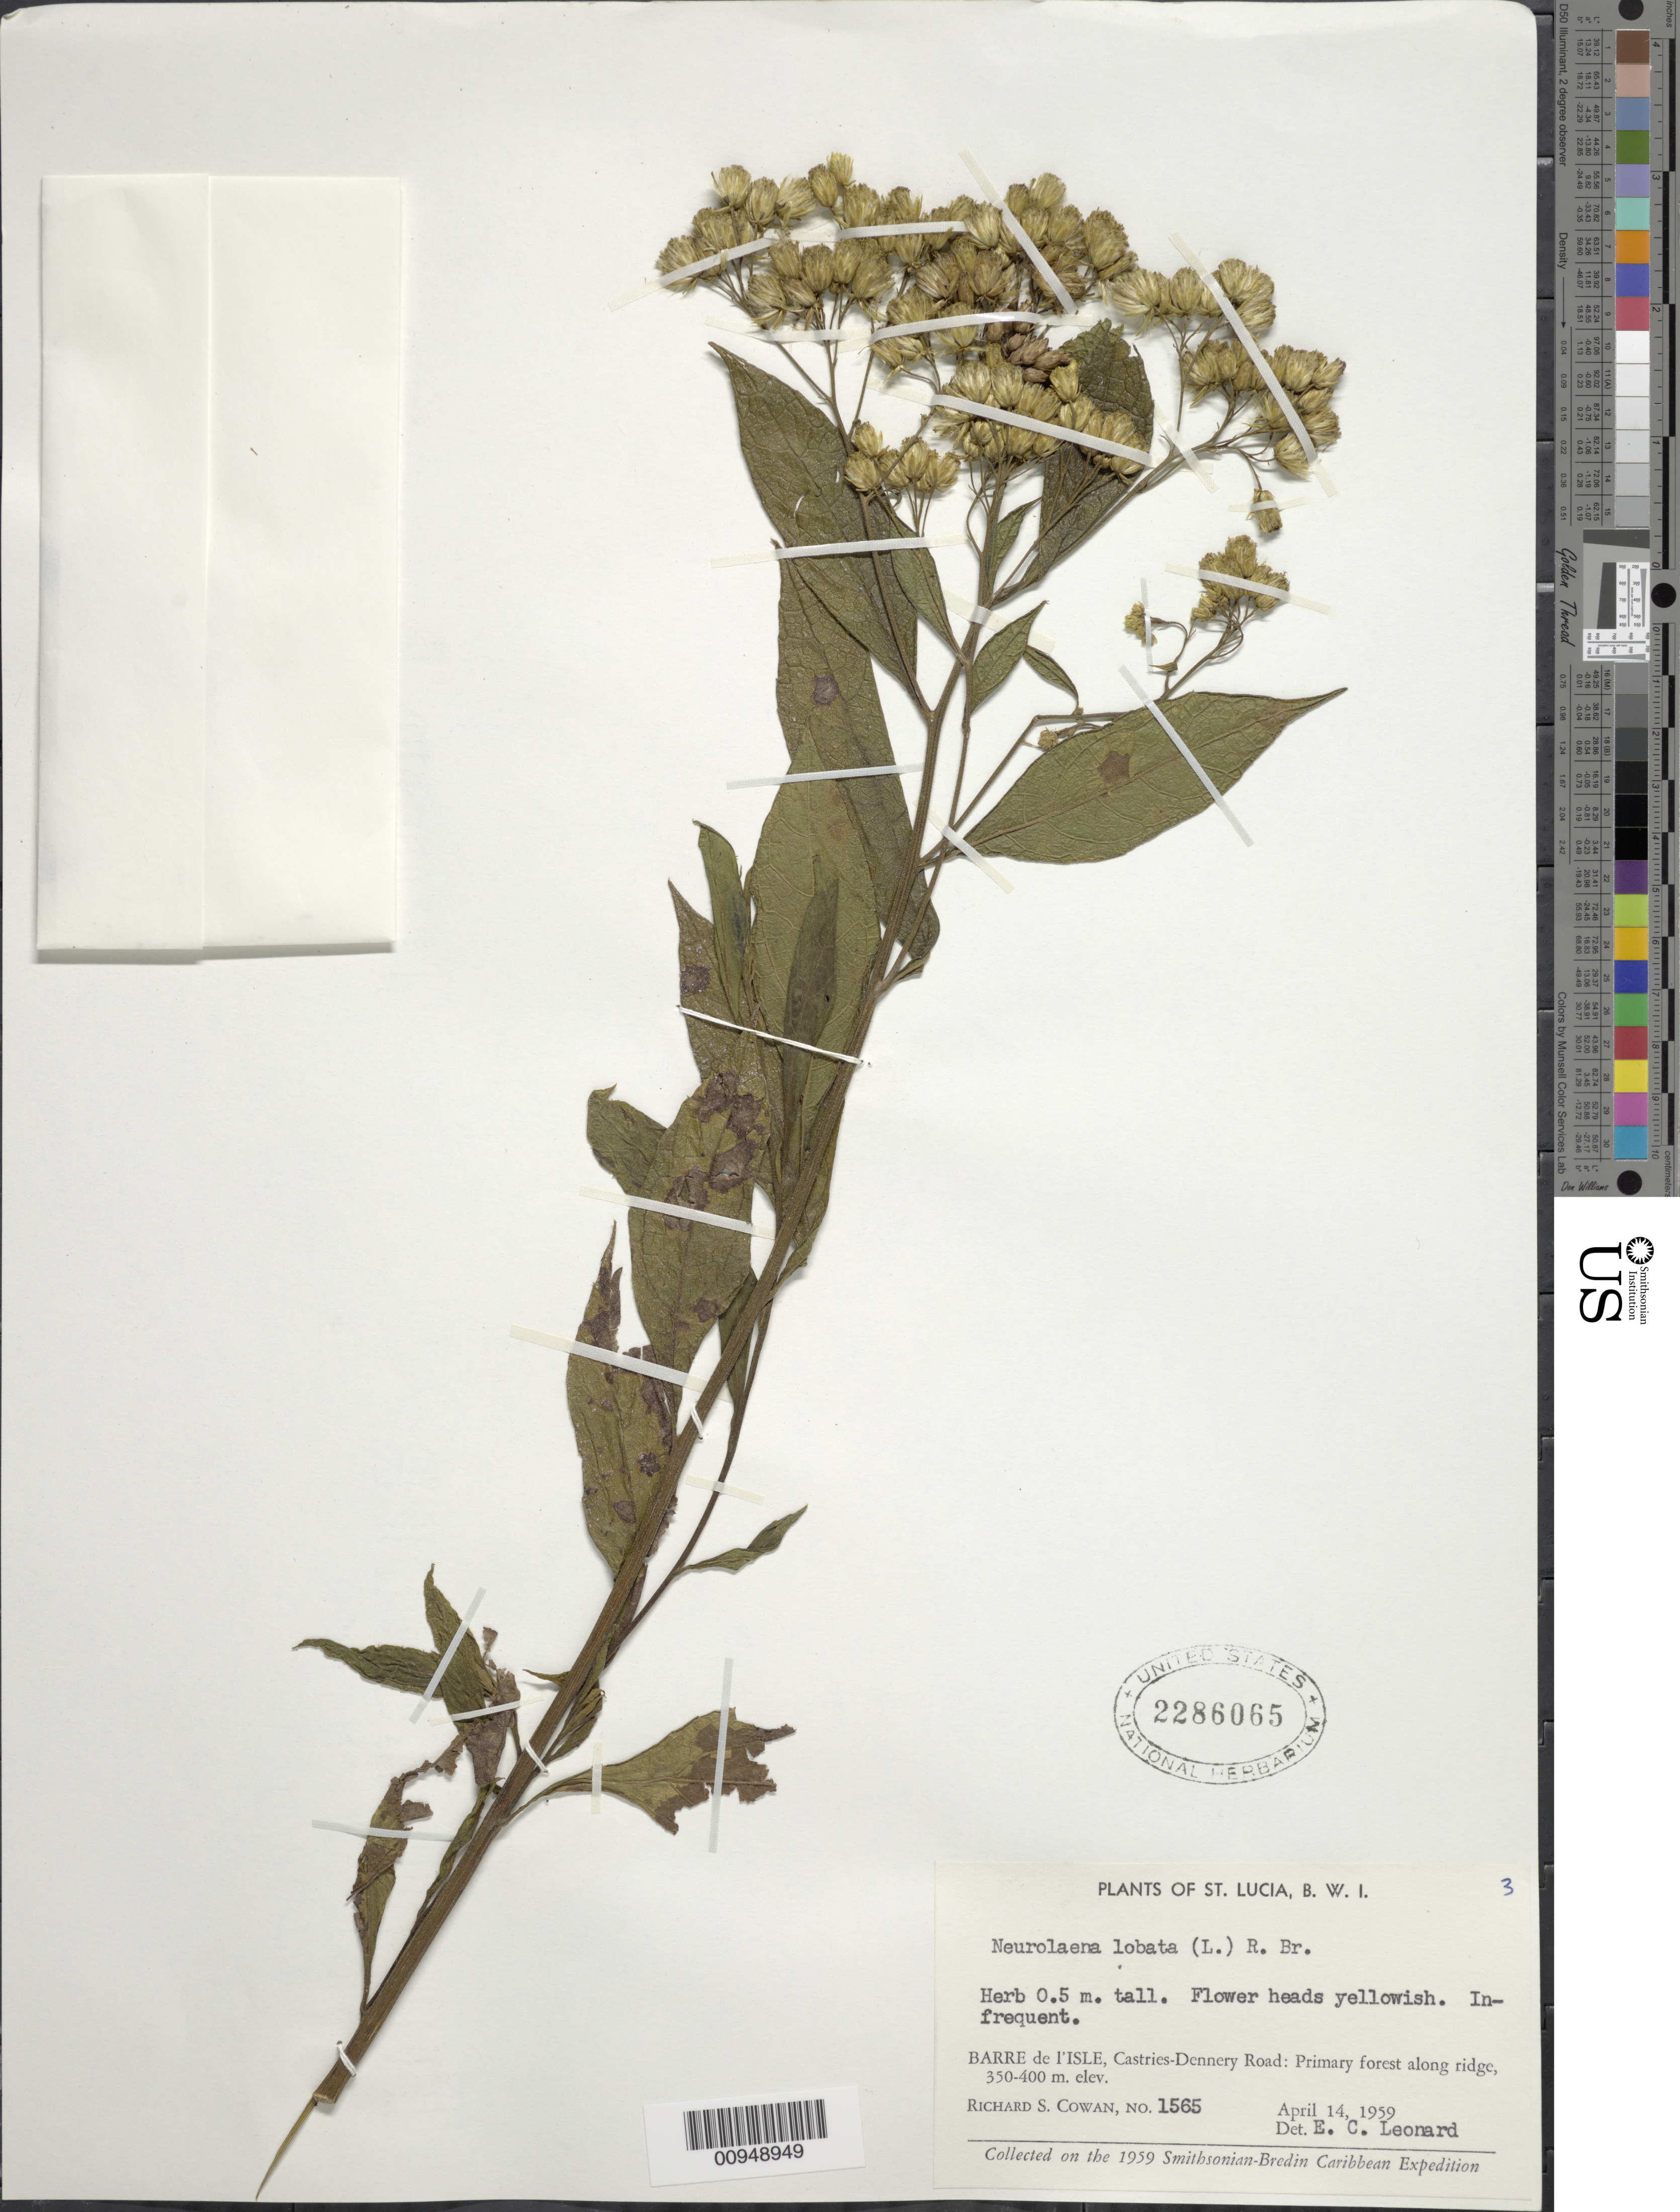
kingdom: Plantae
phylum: Tracheophyta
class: Magnoliopsida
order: Asterales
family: Asteraceae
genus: Neurolaena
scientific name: Neurolaena lobata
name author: (L.) R. Br. ex Cass.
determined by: Leonard, Emery C., (US)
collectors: R. S. Cowan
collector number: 1565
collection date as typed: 14 Apr 1959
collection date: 1959-04-14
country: St. Lucia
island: St. Lucia I.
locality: Barre de I'Isle, Castries-Dennery Road, forest along ridge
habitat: Primary forest along ridge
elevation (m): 350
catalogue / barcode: US 2286065